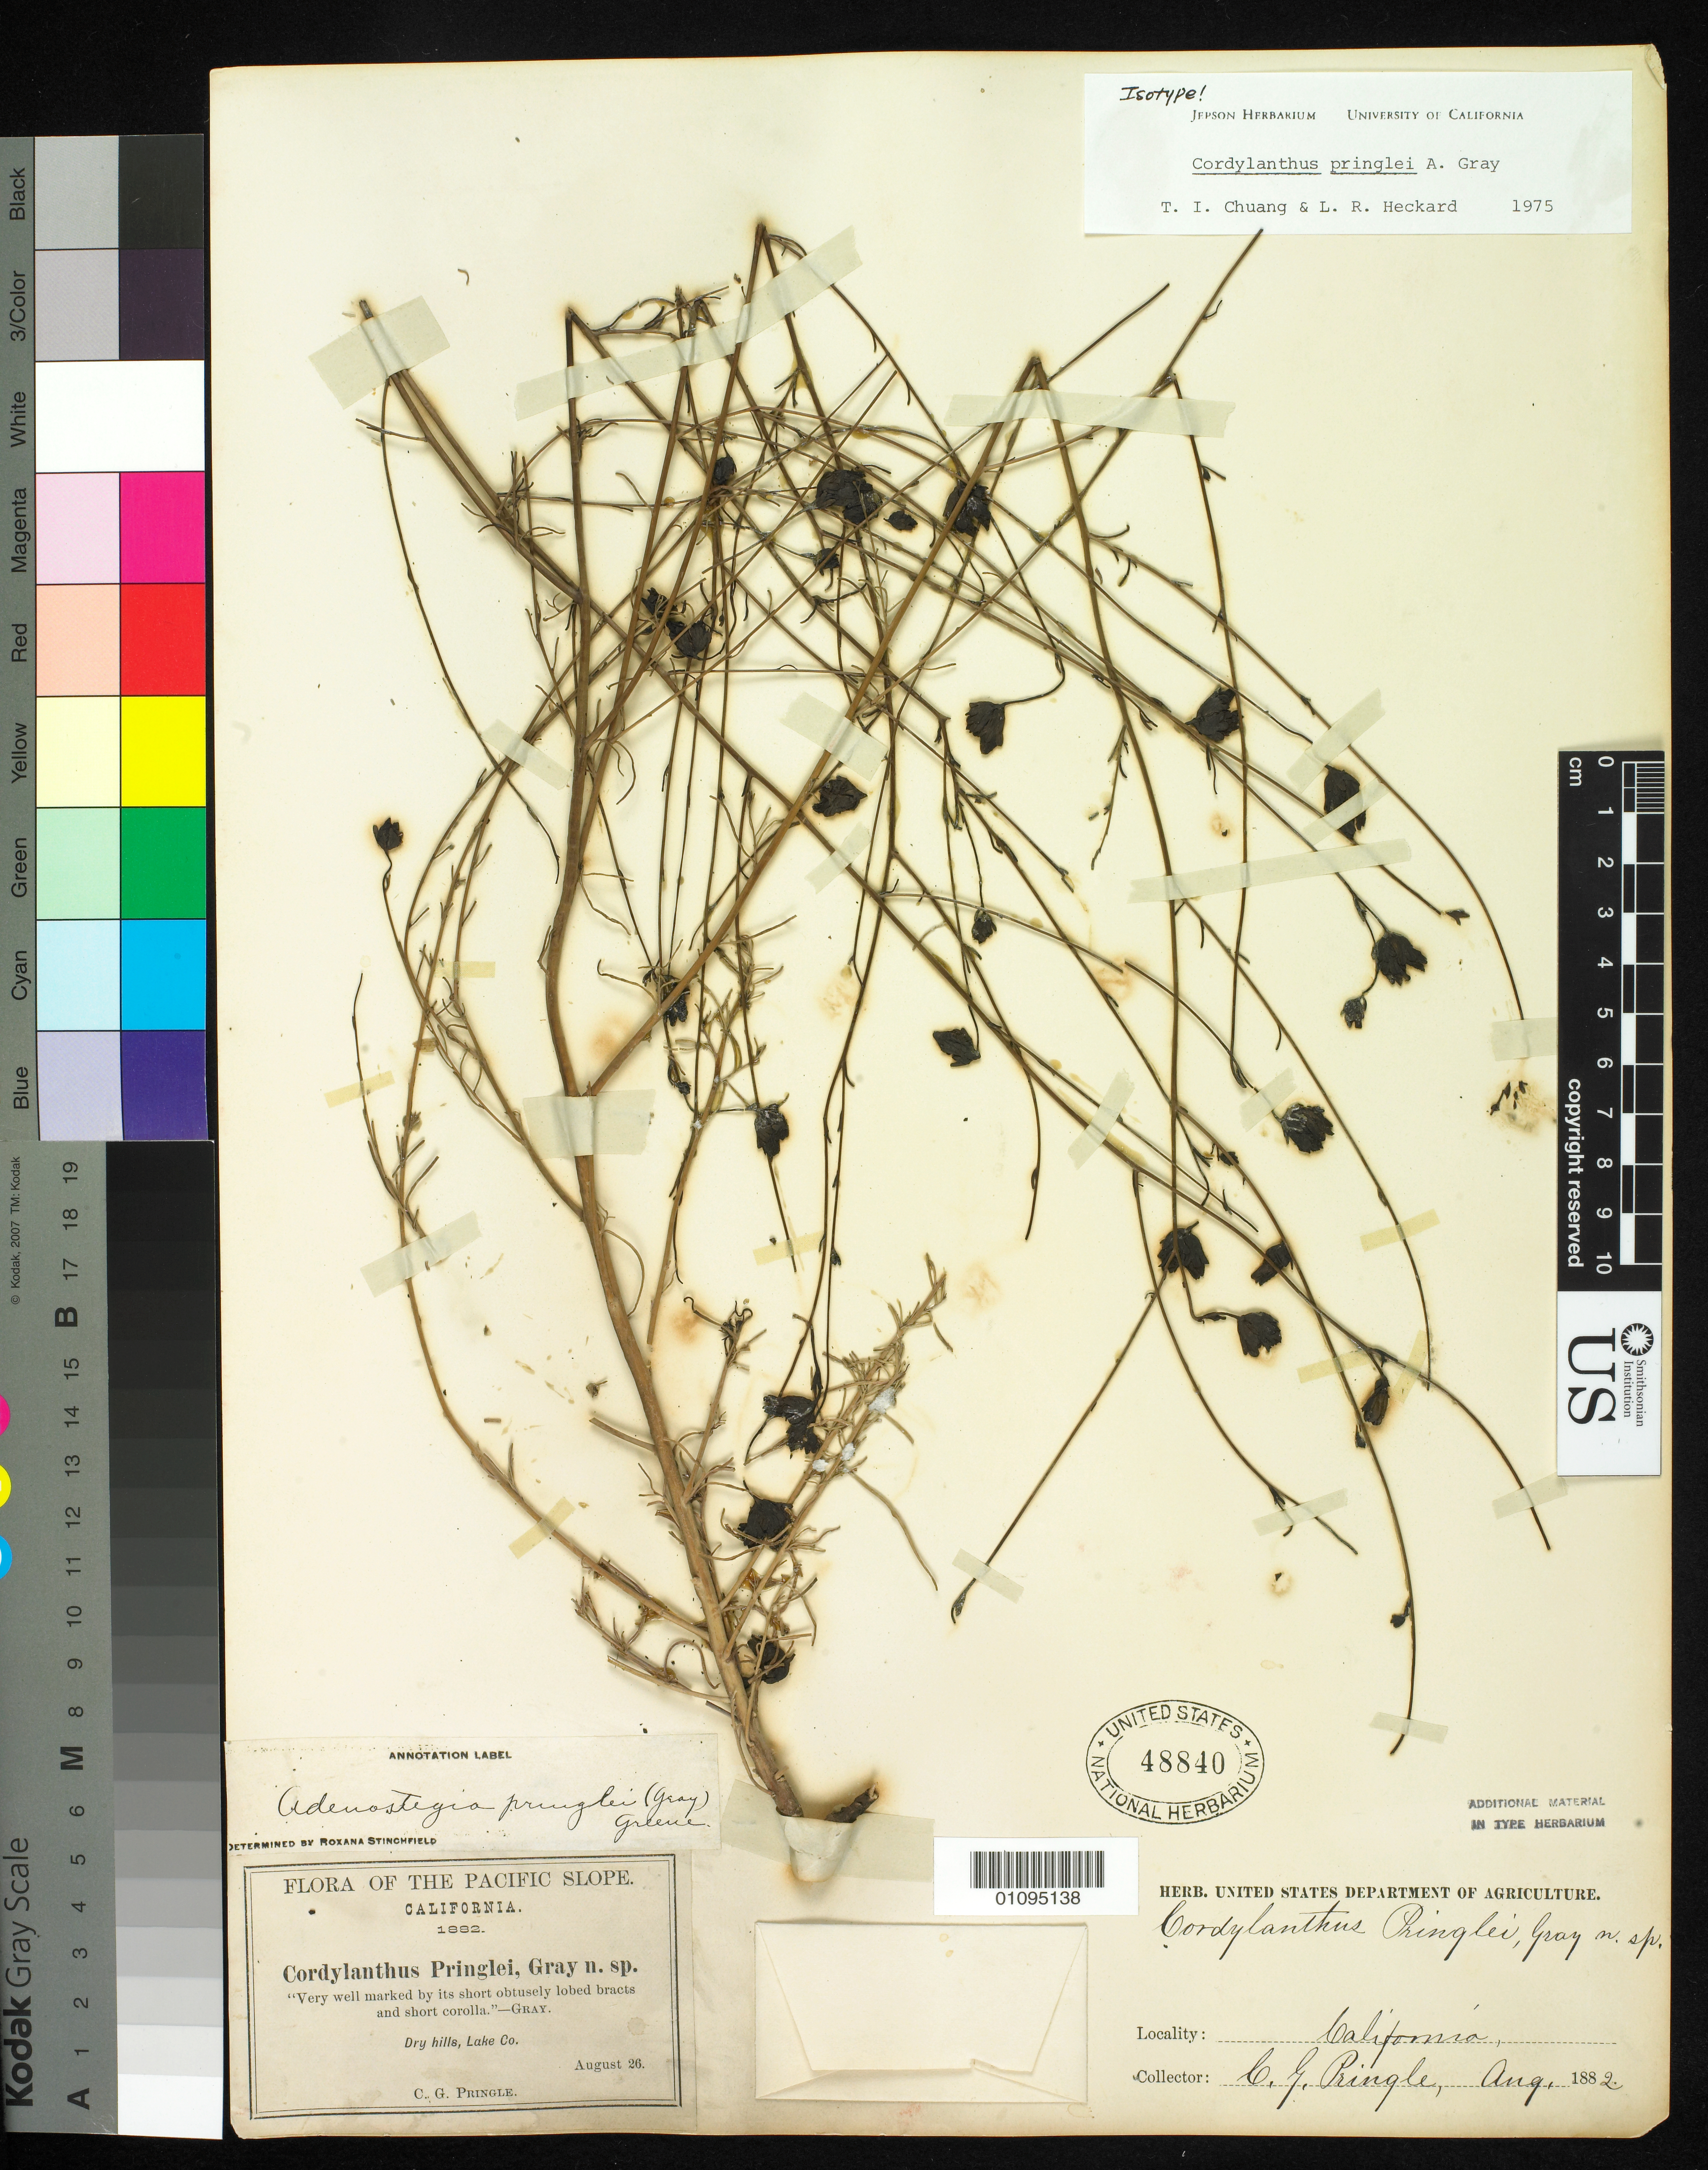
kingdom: Plantae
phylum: Tracheophyta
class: Magnoliopsida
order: Lamiales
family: Orobanchaceae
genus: Cordylanthus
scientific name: Cordylanthus pringlei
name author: A. Gray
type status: Isotype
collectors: C. G. Pringle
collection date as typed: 26 Aug 1882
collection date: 1882-08-26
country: United States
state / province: California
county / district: Lake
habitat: Dry hills.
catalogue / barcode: US 48840